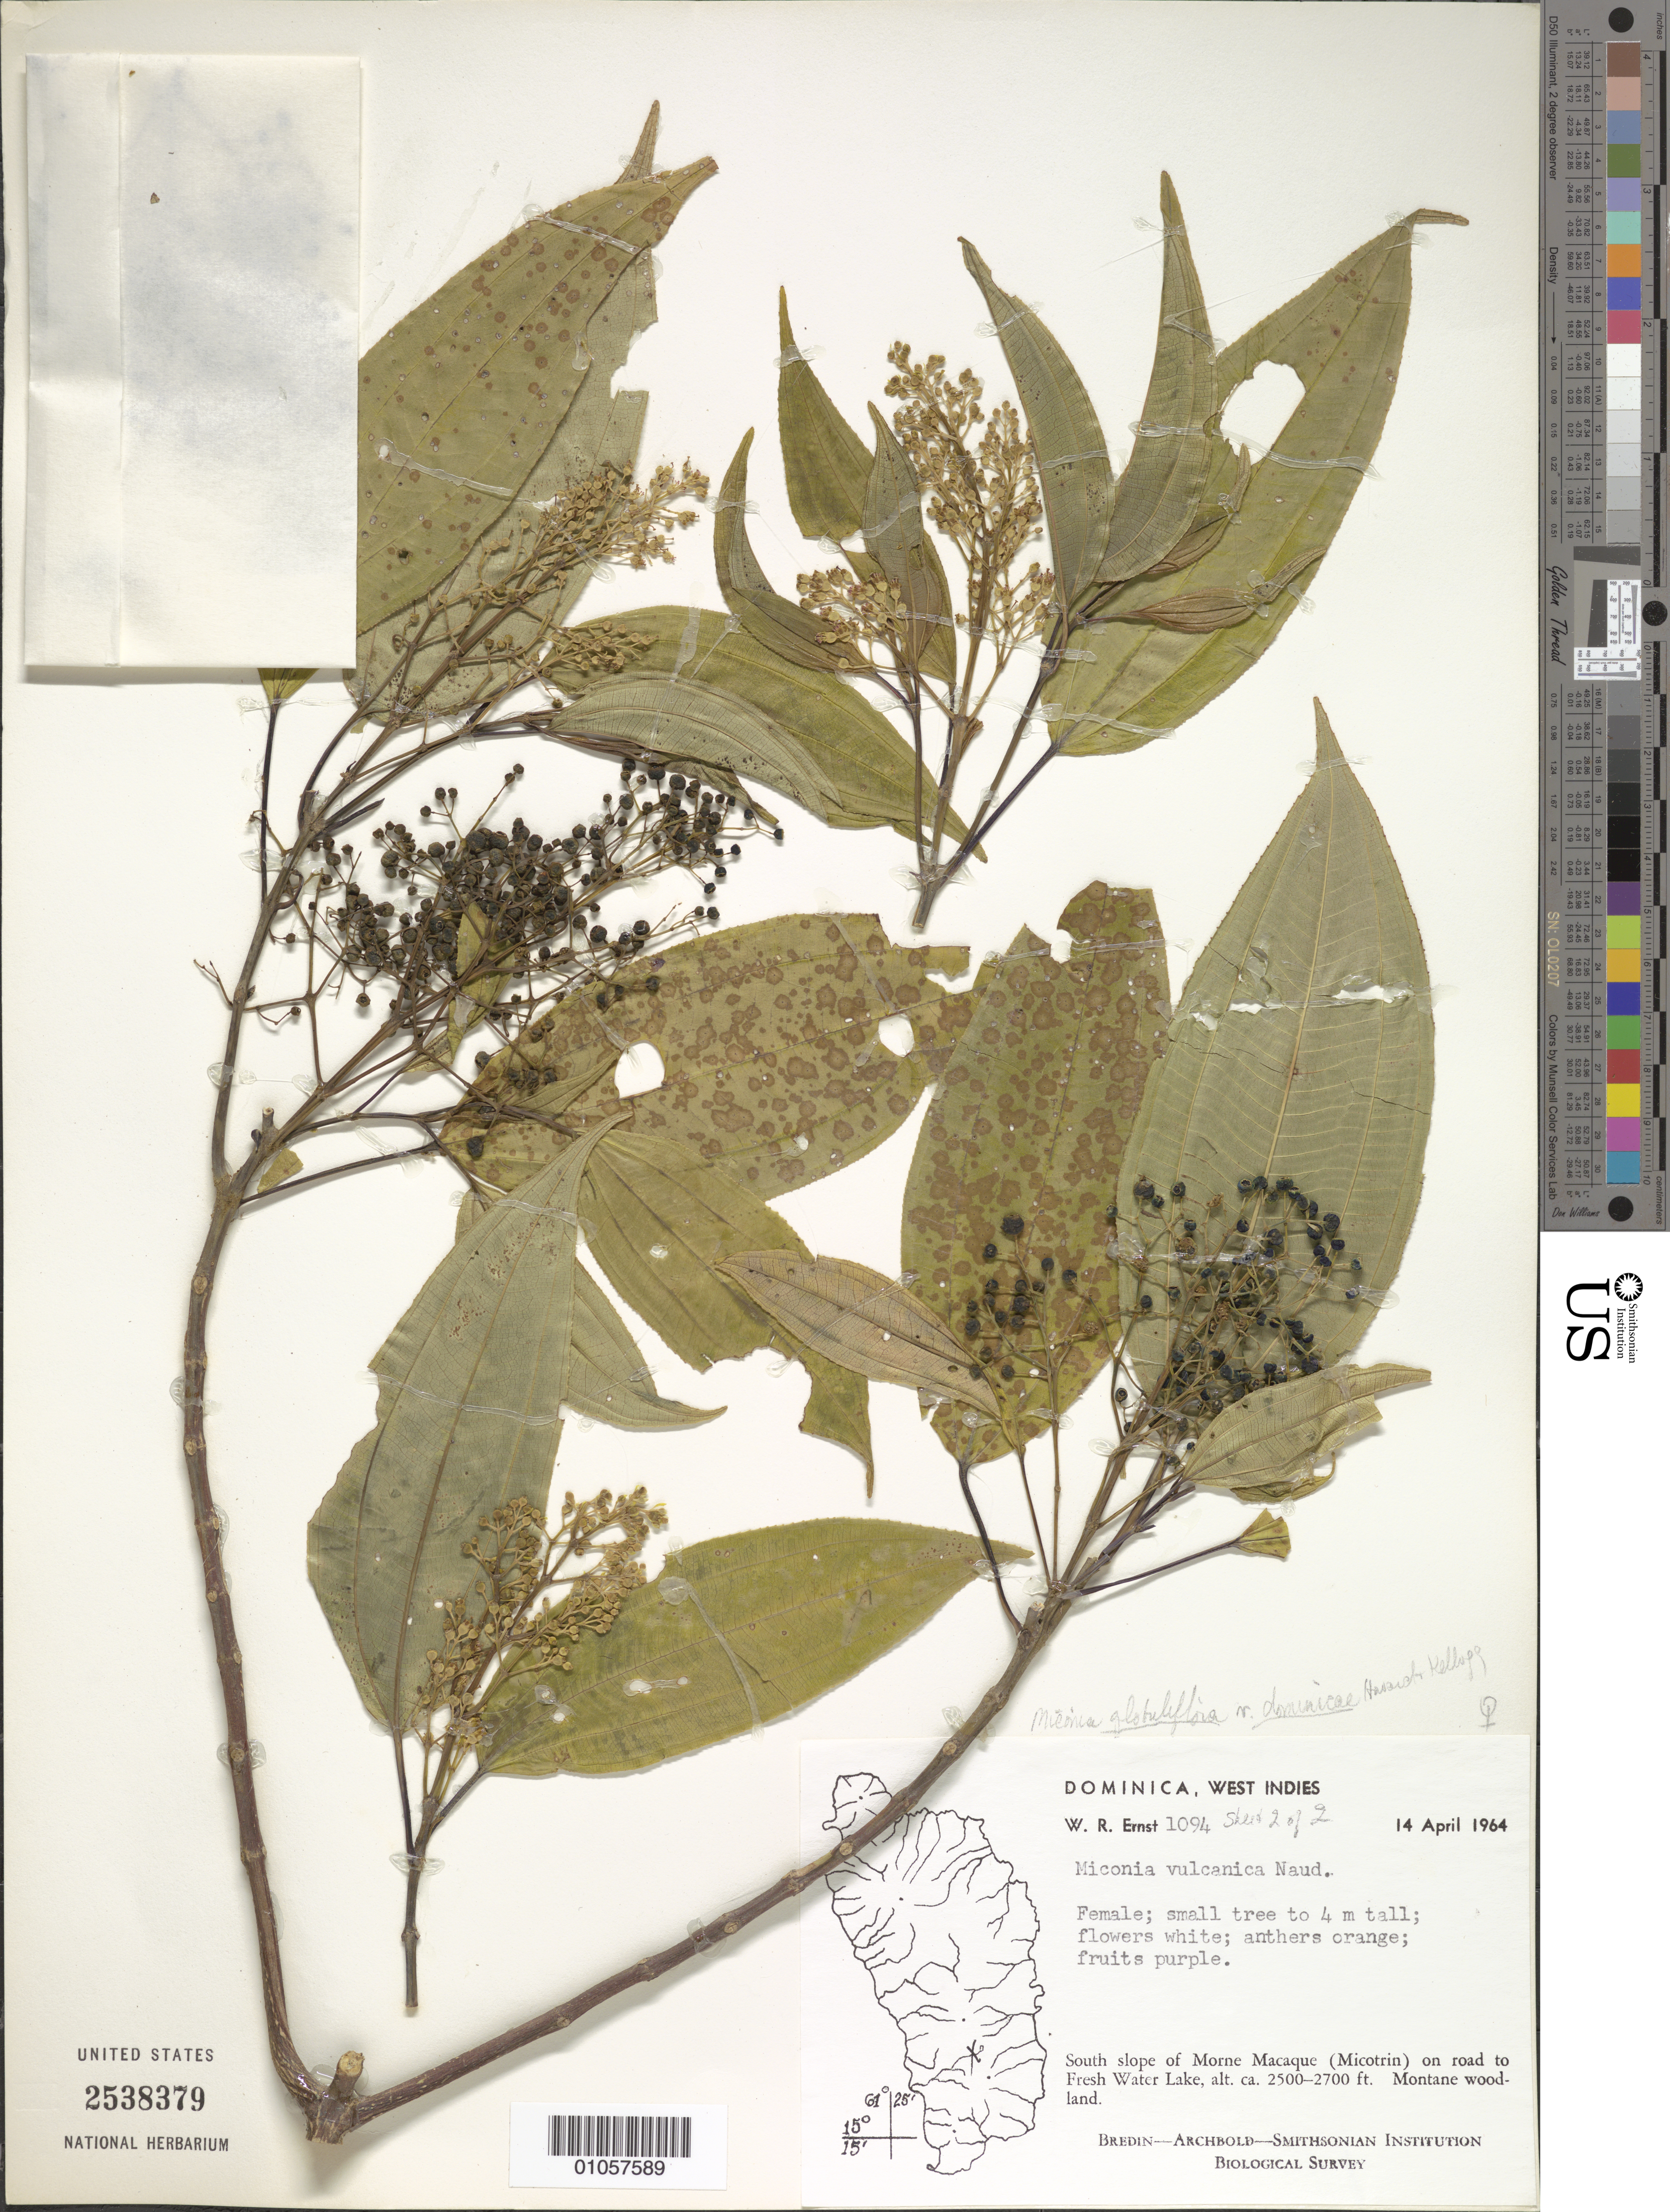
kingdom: Plantae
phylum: Tracheophyta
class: Magnoliopsida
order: Myrtales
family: Melastomataceae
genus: Miconia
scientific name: Miconia globuliflora var. dominicae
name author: R.A. Howard & E.A. Kellogg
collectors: W. R. Ernst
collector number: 1094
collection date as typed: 14 Apr 1964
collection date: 1964-04-14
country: Dominica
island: Dominica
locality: Morne Macaque (Micotrin), S slope on road to Fresh Water Lake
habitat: Montane woodland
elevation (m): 762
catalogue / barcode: US 2538379